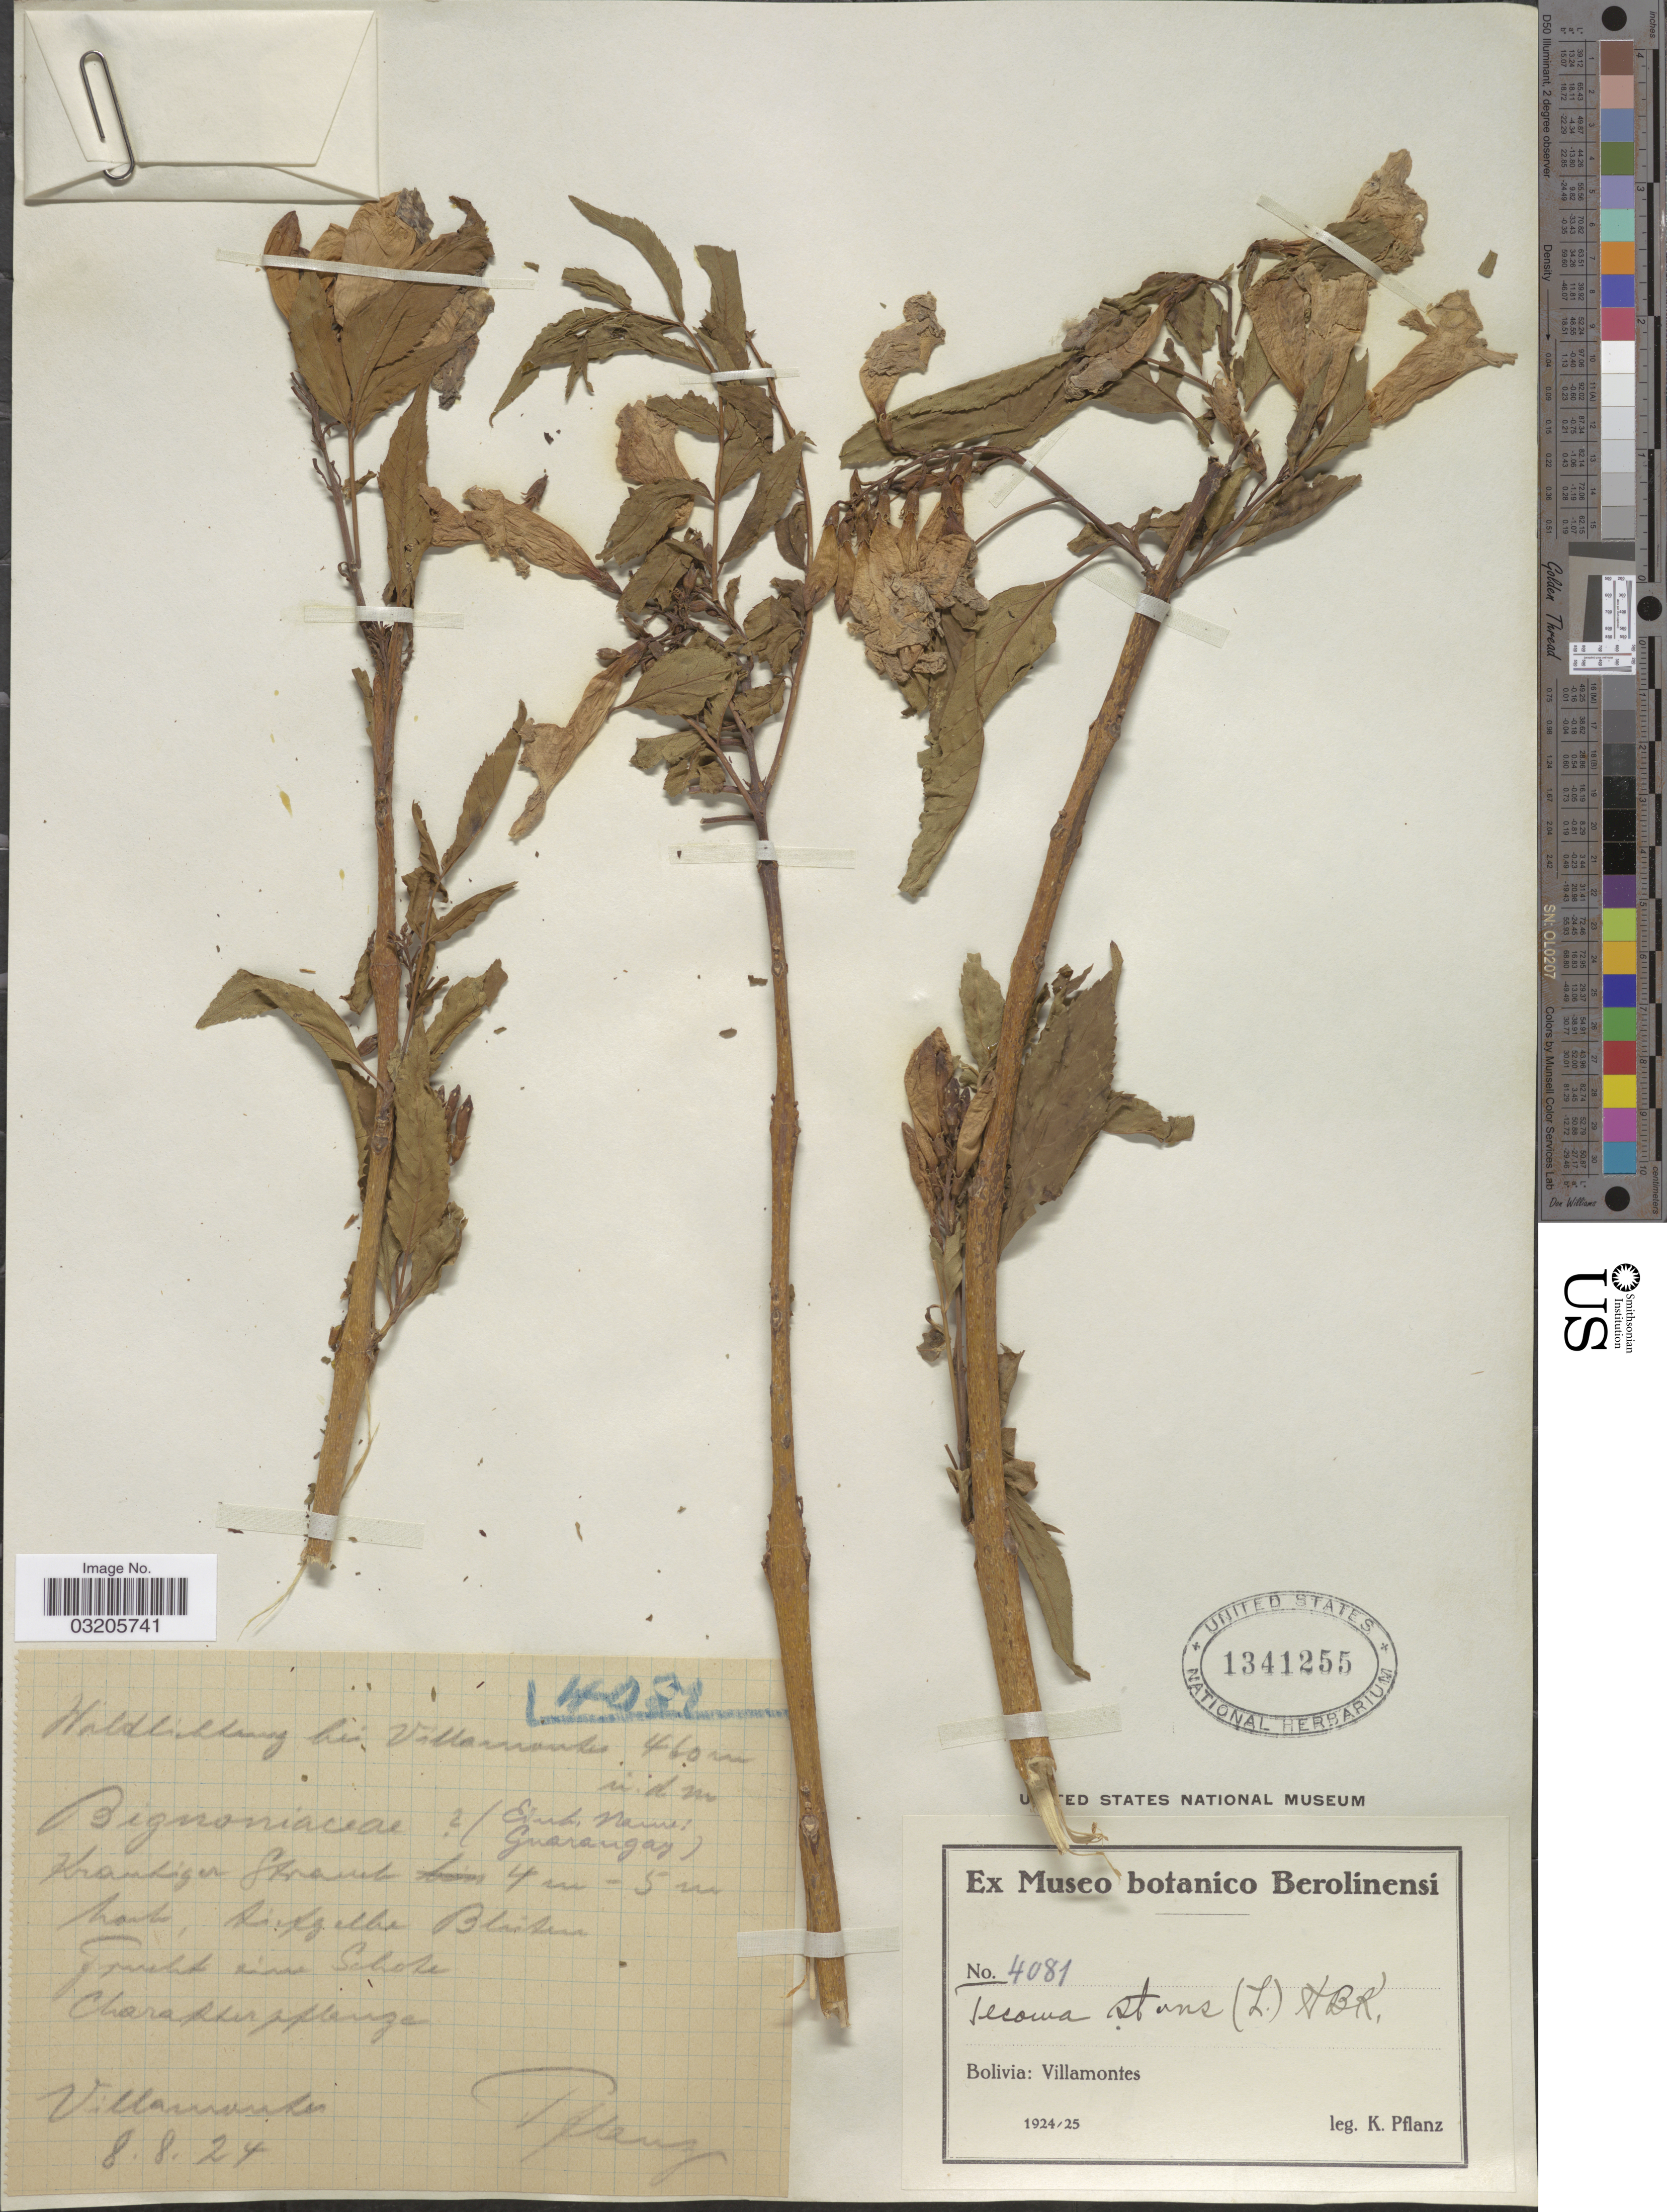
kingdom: Plantae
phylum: Tracheophyta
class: Magnoliopsida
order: Lamiales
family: Bignoniaceae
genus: Tecoma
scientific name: Tecoma stans var. stans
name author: (L.) Juss. ex Kunth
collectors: K. Pflanz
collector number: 4081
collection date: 1924-08-08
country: Bolivia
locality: Villamontes.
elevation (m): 460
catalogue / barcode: US 1341255